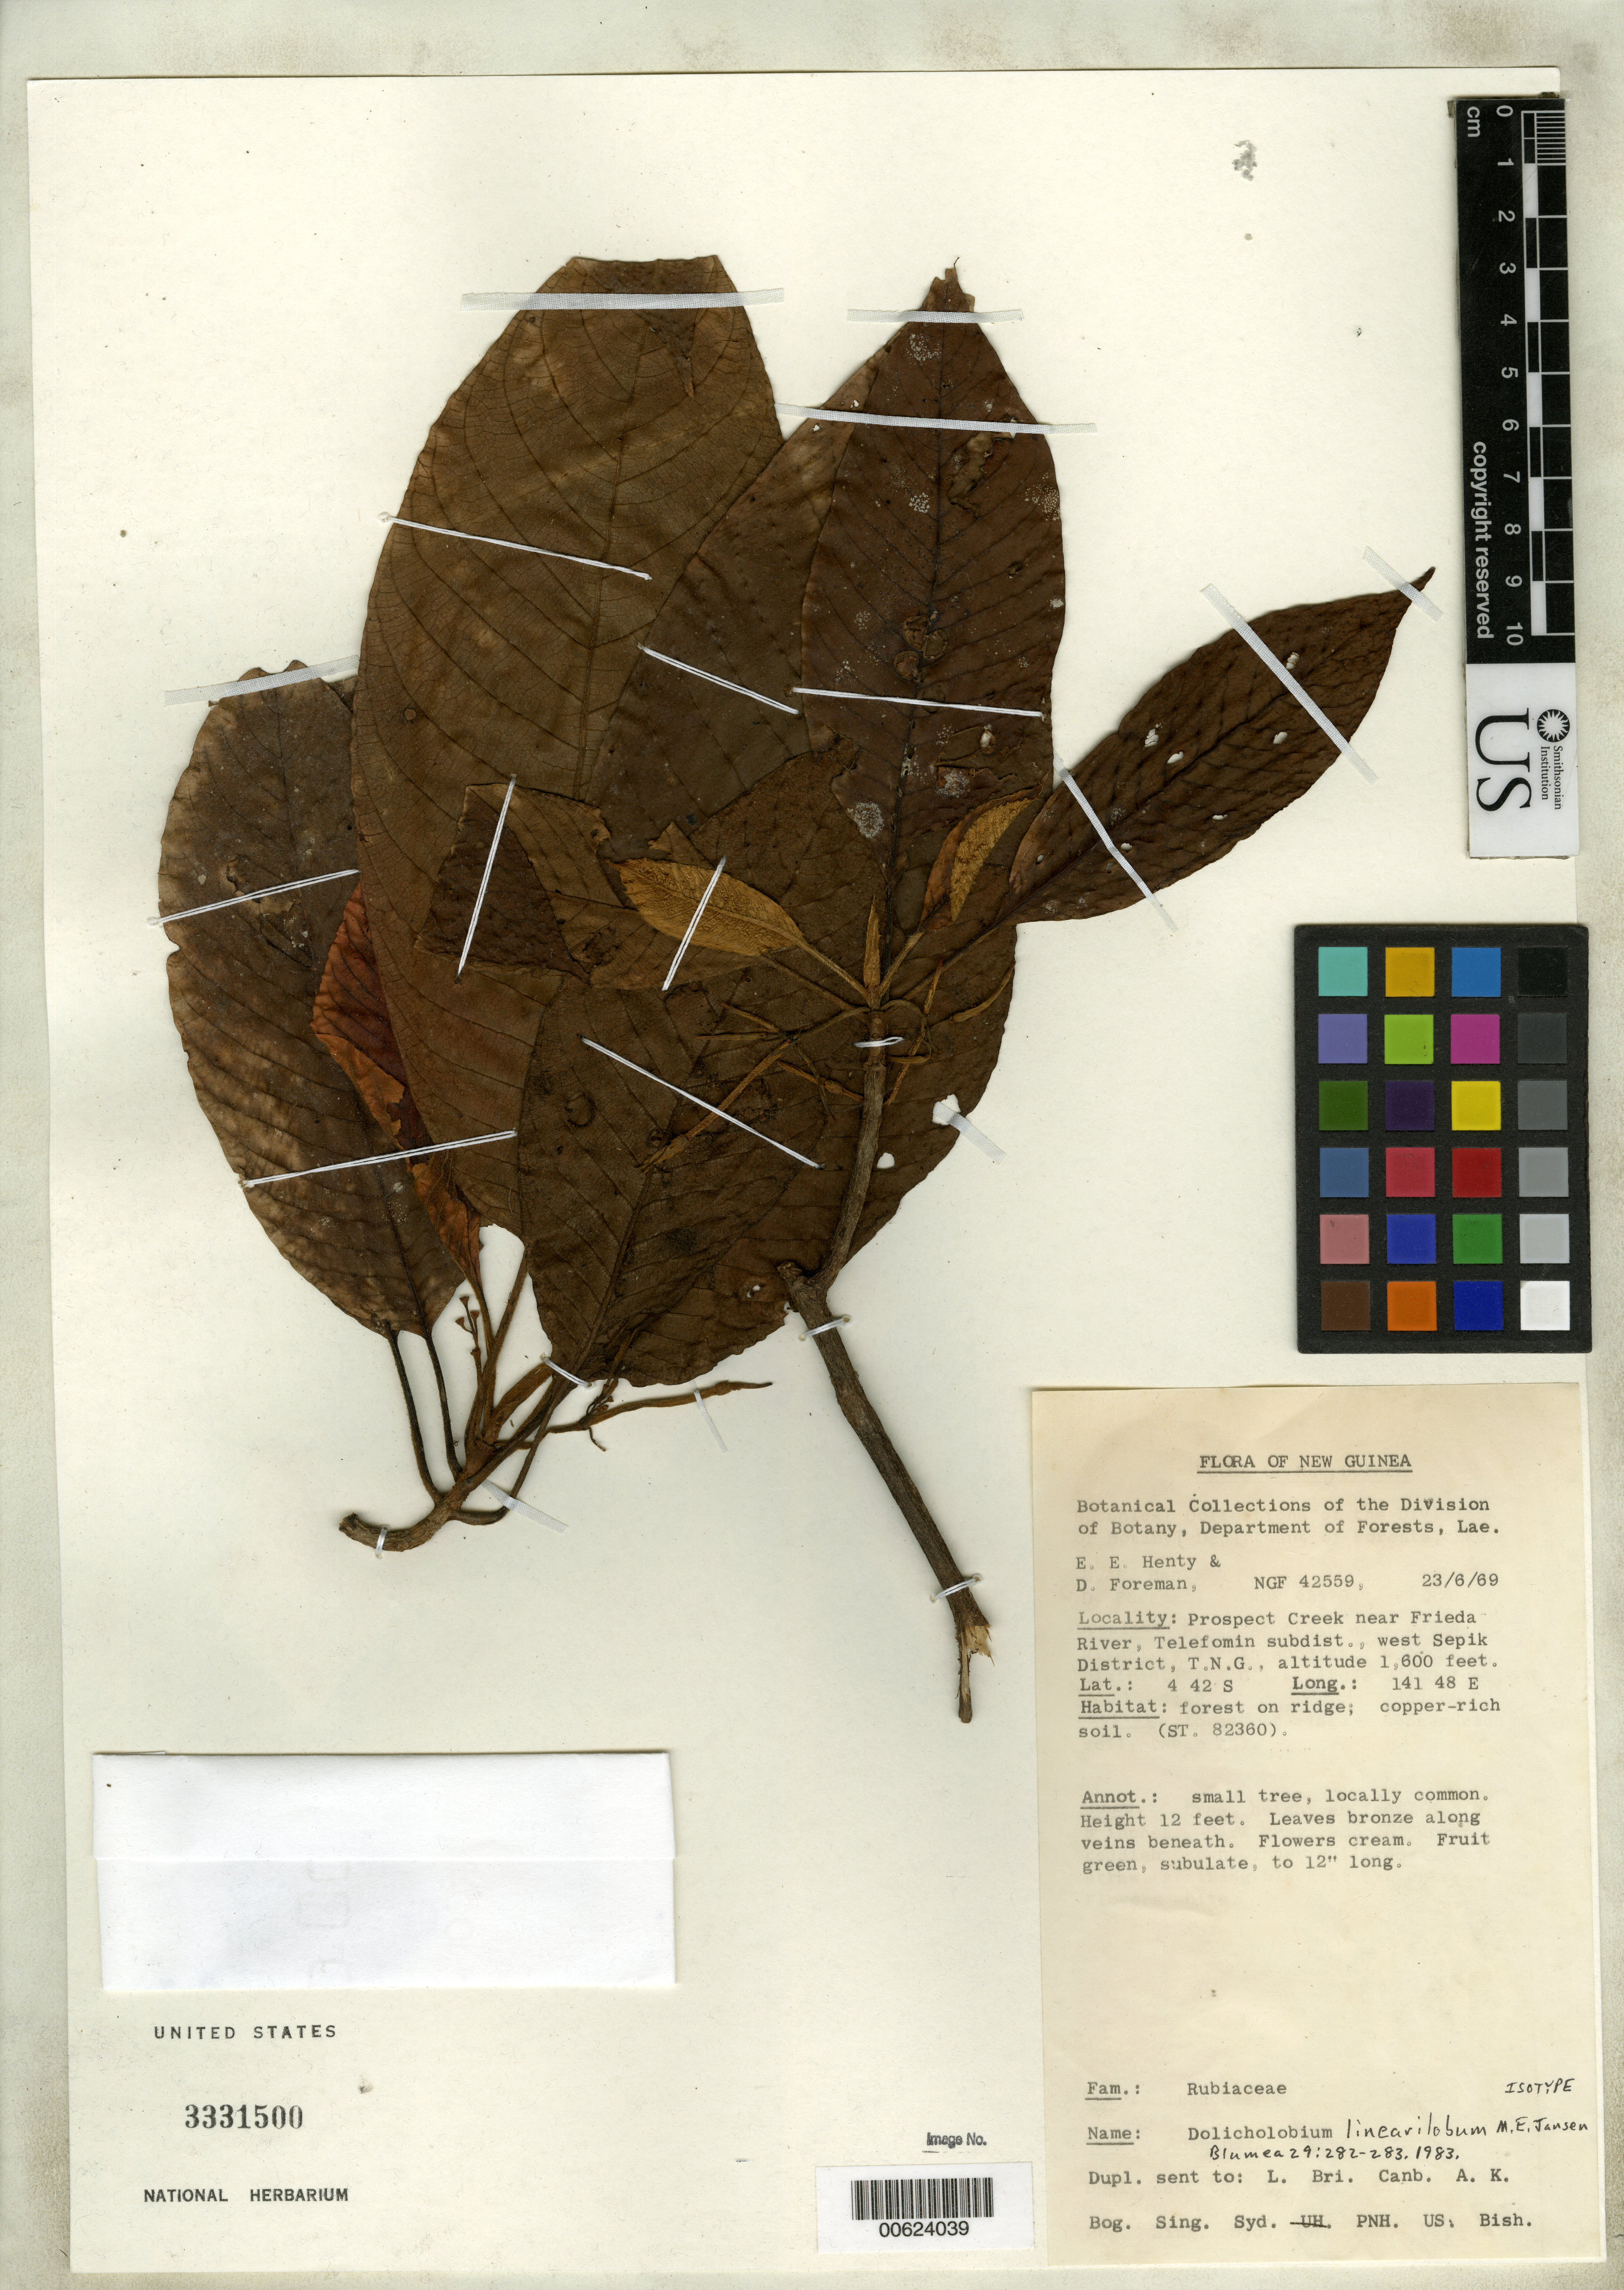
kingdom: Plantae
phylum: Tracheophyta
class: Magnoliopsida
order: Gentianales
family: Rubiaceae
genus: Dolicholobium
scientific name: Dolicholobium linearilobum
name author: M. E. Jansen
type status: Isotype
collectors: E. Henty & D. Foreman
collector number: NGF 42559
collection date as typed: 23 Jun 1969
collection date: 1969-06-23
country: Papua New Guinea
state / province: Sandaun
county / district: Telefomin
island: New Guinea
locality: Prospect Creek near Frieda River, [W Sepik District. = Sanduan province]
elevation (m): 488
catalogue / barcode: US 3331500